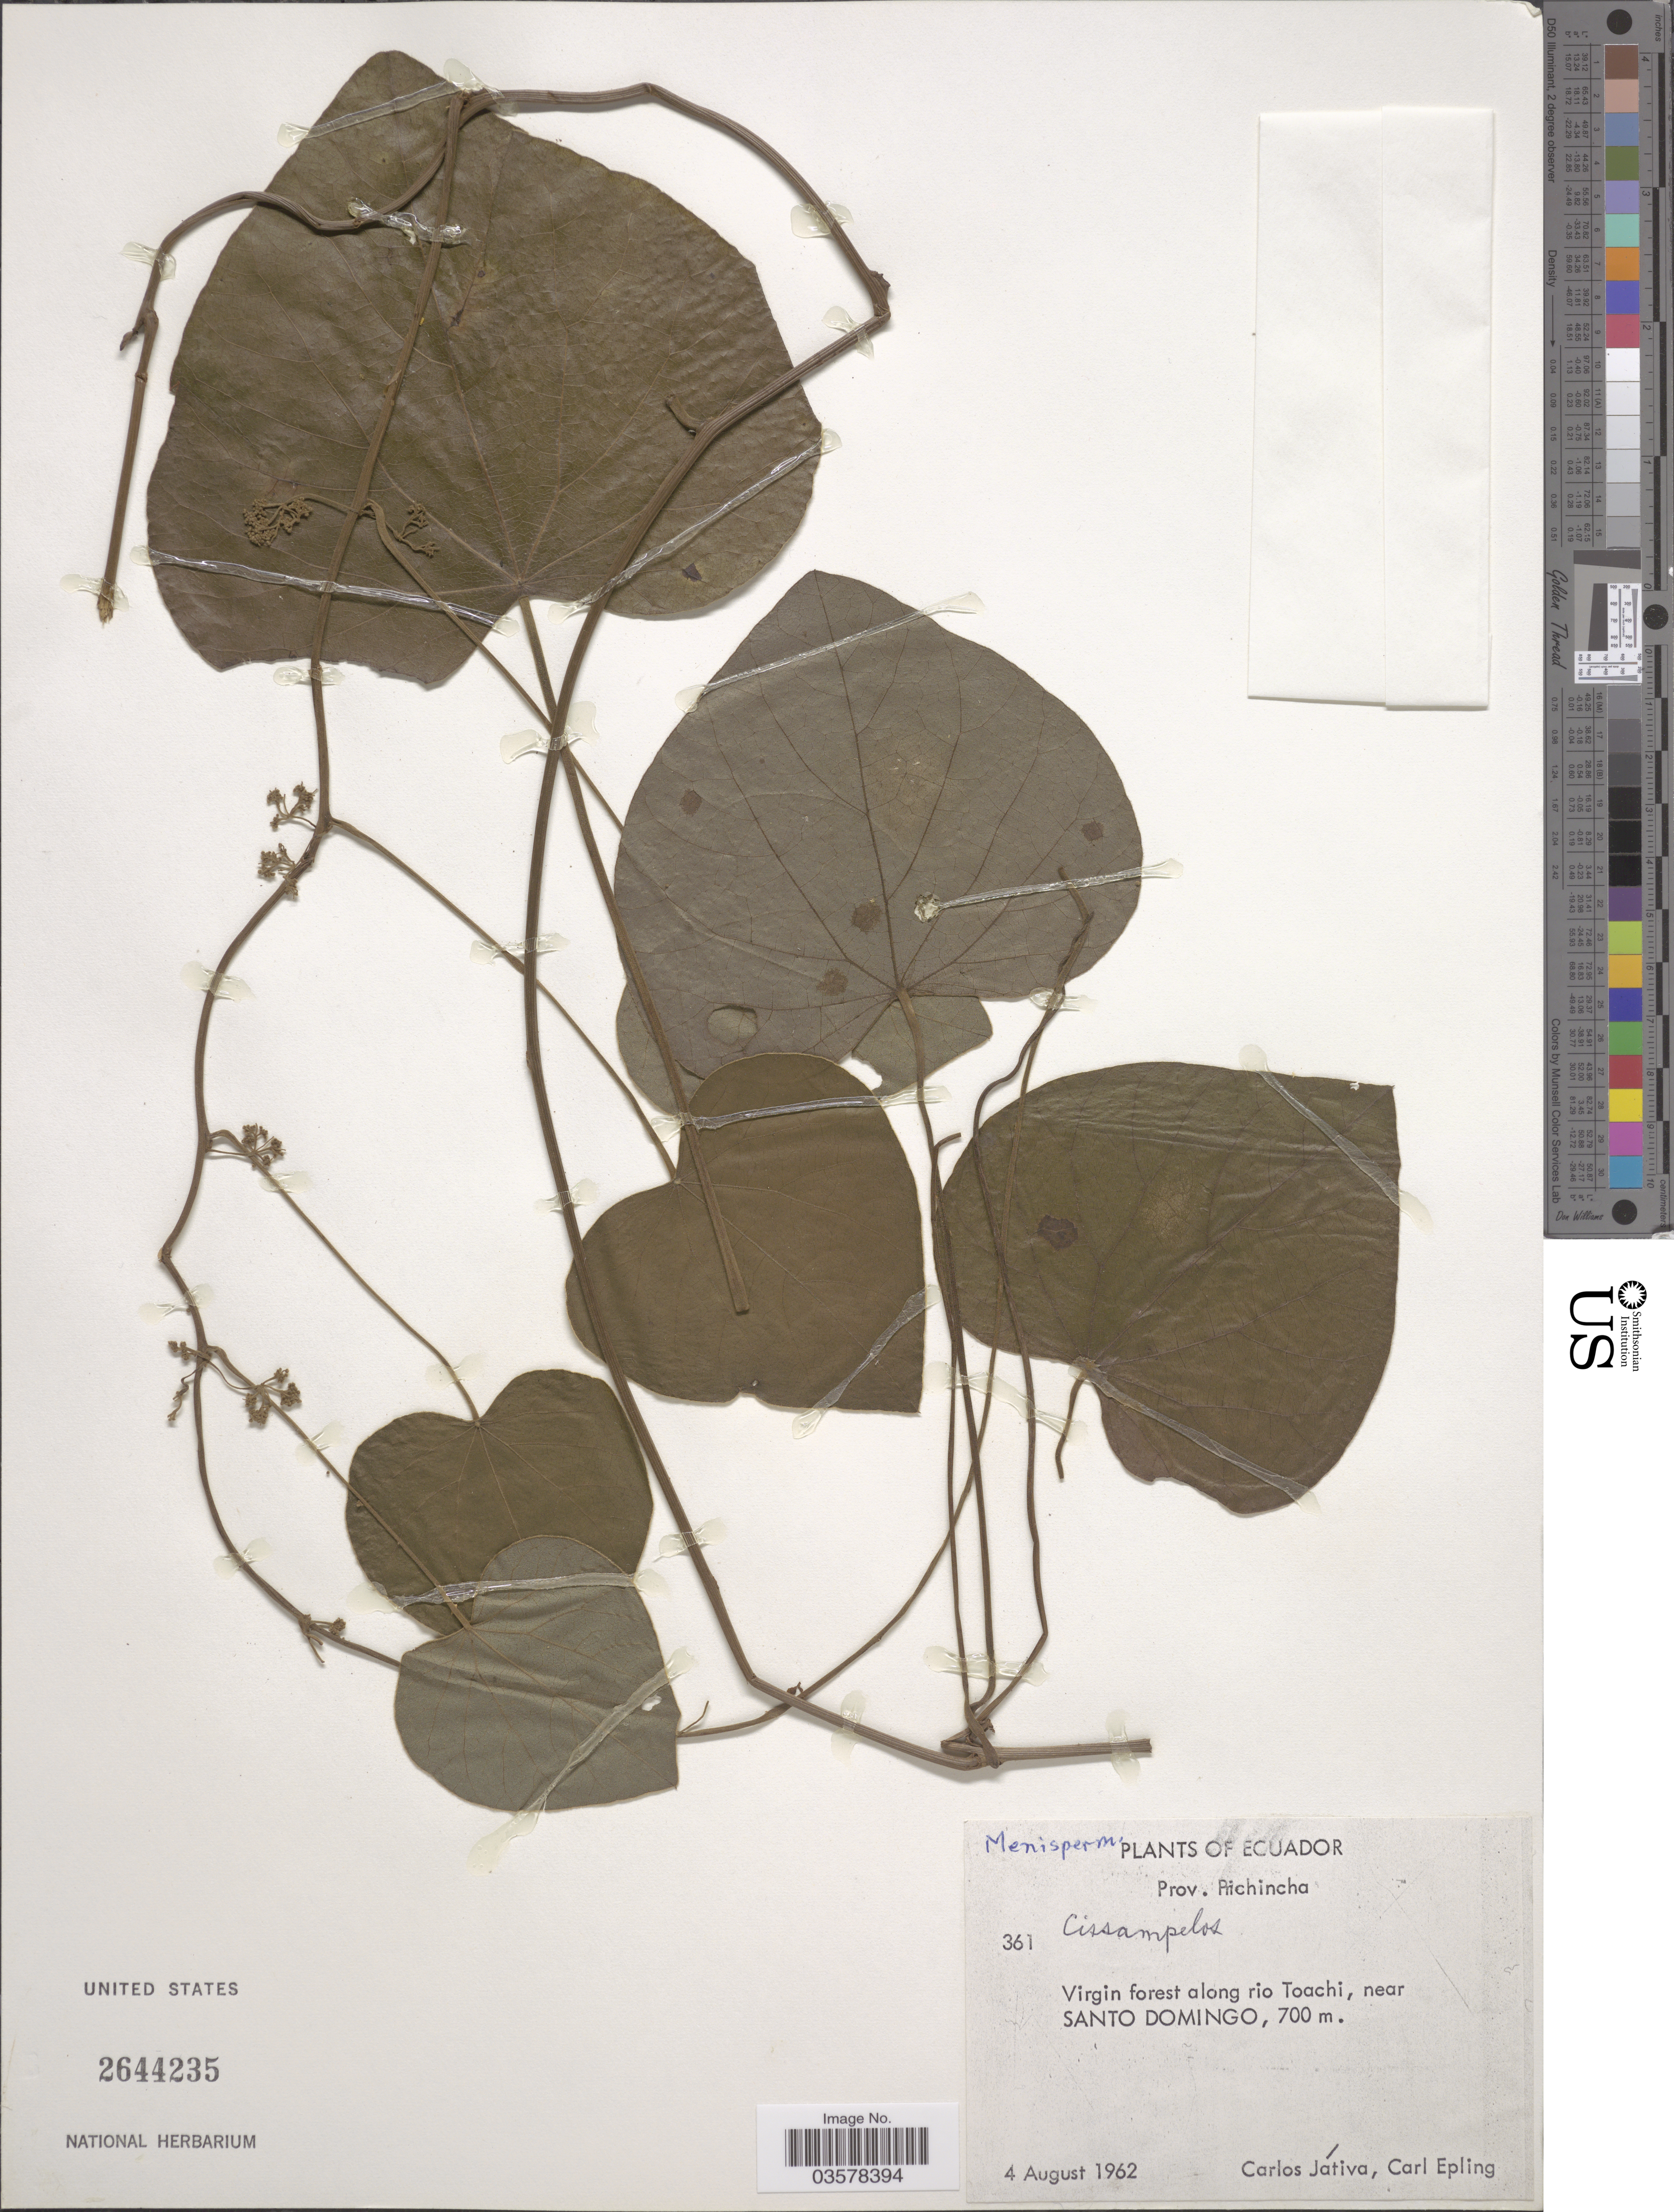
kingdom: Plantae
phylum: Tracheophyta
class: Magnoliopsida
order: Ranunculales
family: Menispermaceae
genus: Cissampelos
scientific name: Cissampelos sp.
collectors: C. D. Játiva & C. C. Epling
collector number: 361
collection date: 1962-08-04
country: Ecuador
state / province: Pichincha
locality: Virgin forest along rio Toachi, near Santo Domingo.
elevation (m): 700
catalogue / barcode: US 2644235